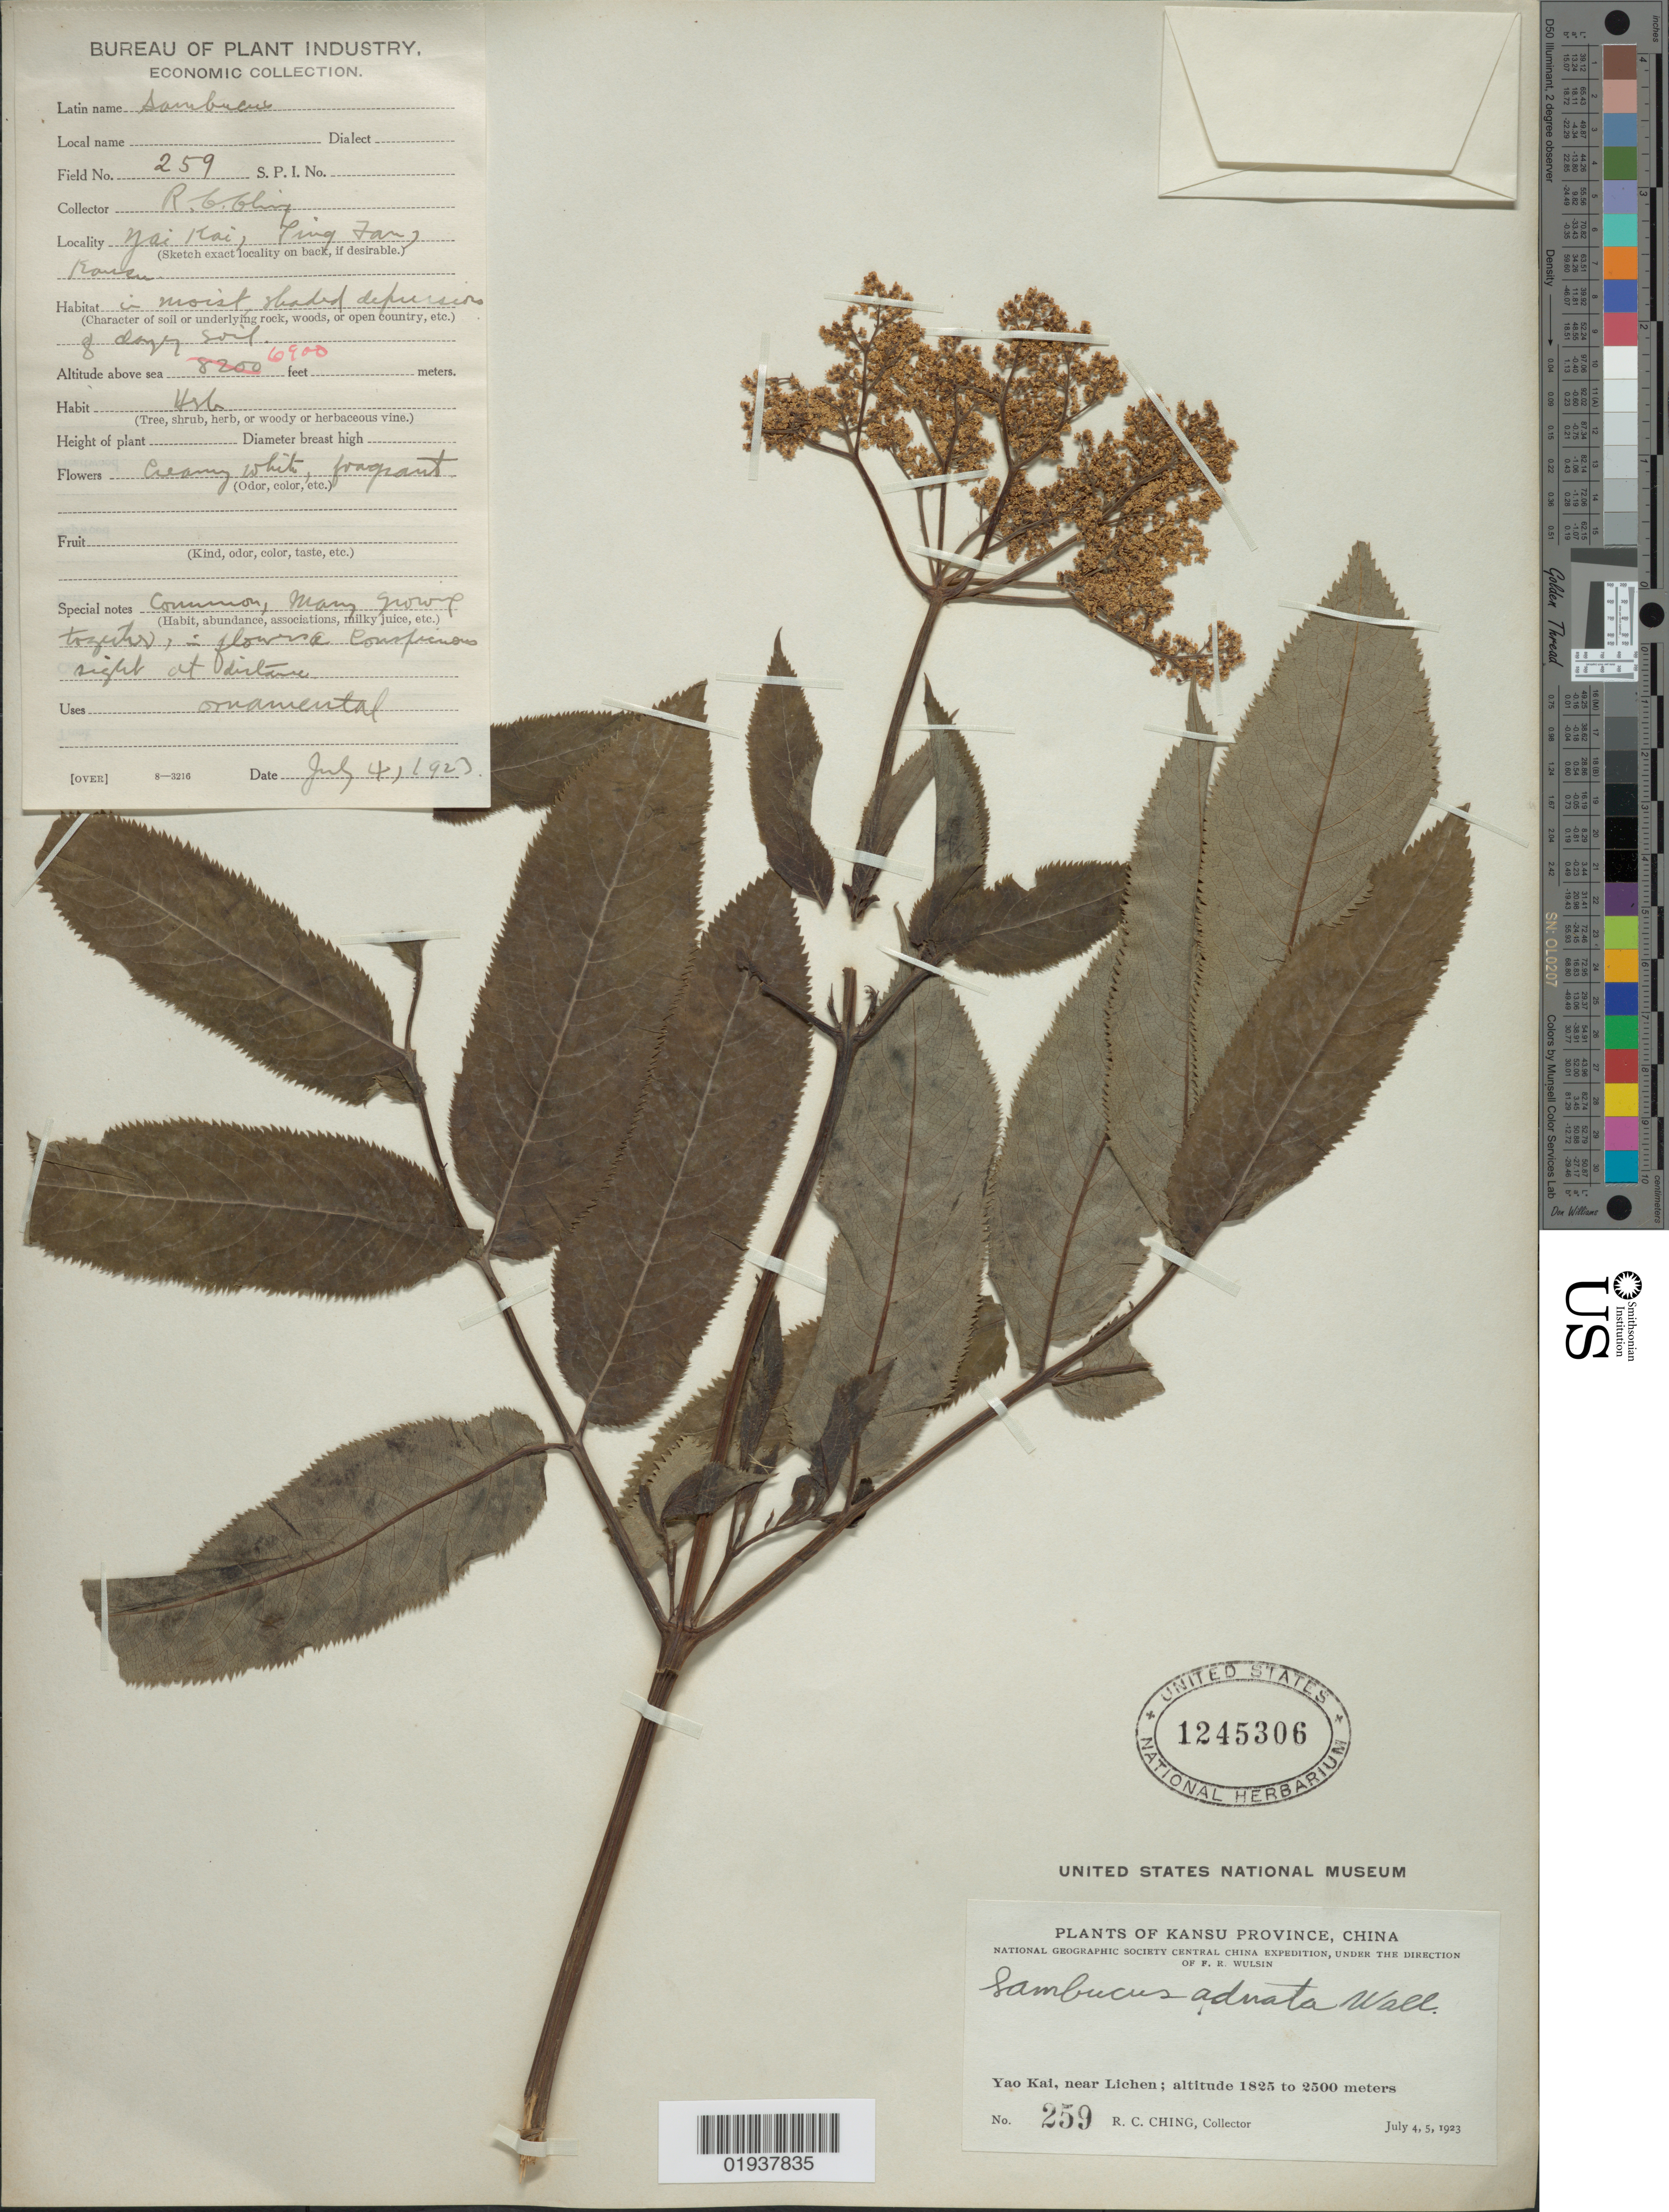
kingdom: Plantae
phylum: Tracheophyta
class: Magnoliopsida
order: Dipsacales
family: Viburnaceae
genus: Sambucus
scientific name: Sambucus adnata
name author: Wall. ex DC.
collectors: R. C. Ching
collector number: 259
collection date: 1923-07-04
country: China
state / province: Gansu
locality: Kansu Province. Yao Kai, near Lichen.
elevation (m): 1825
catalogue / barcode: US 1245306